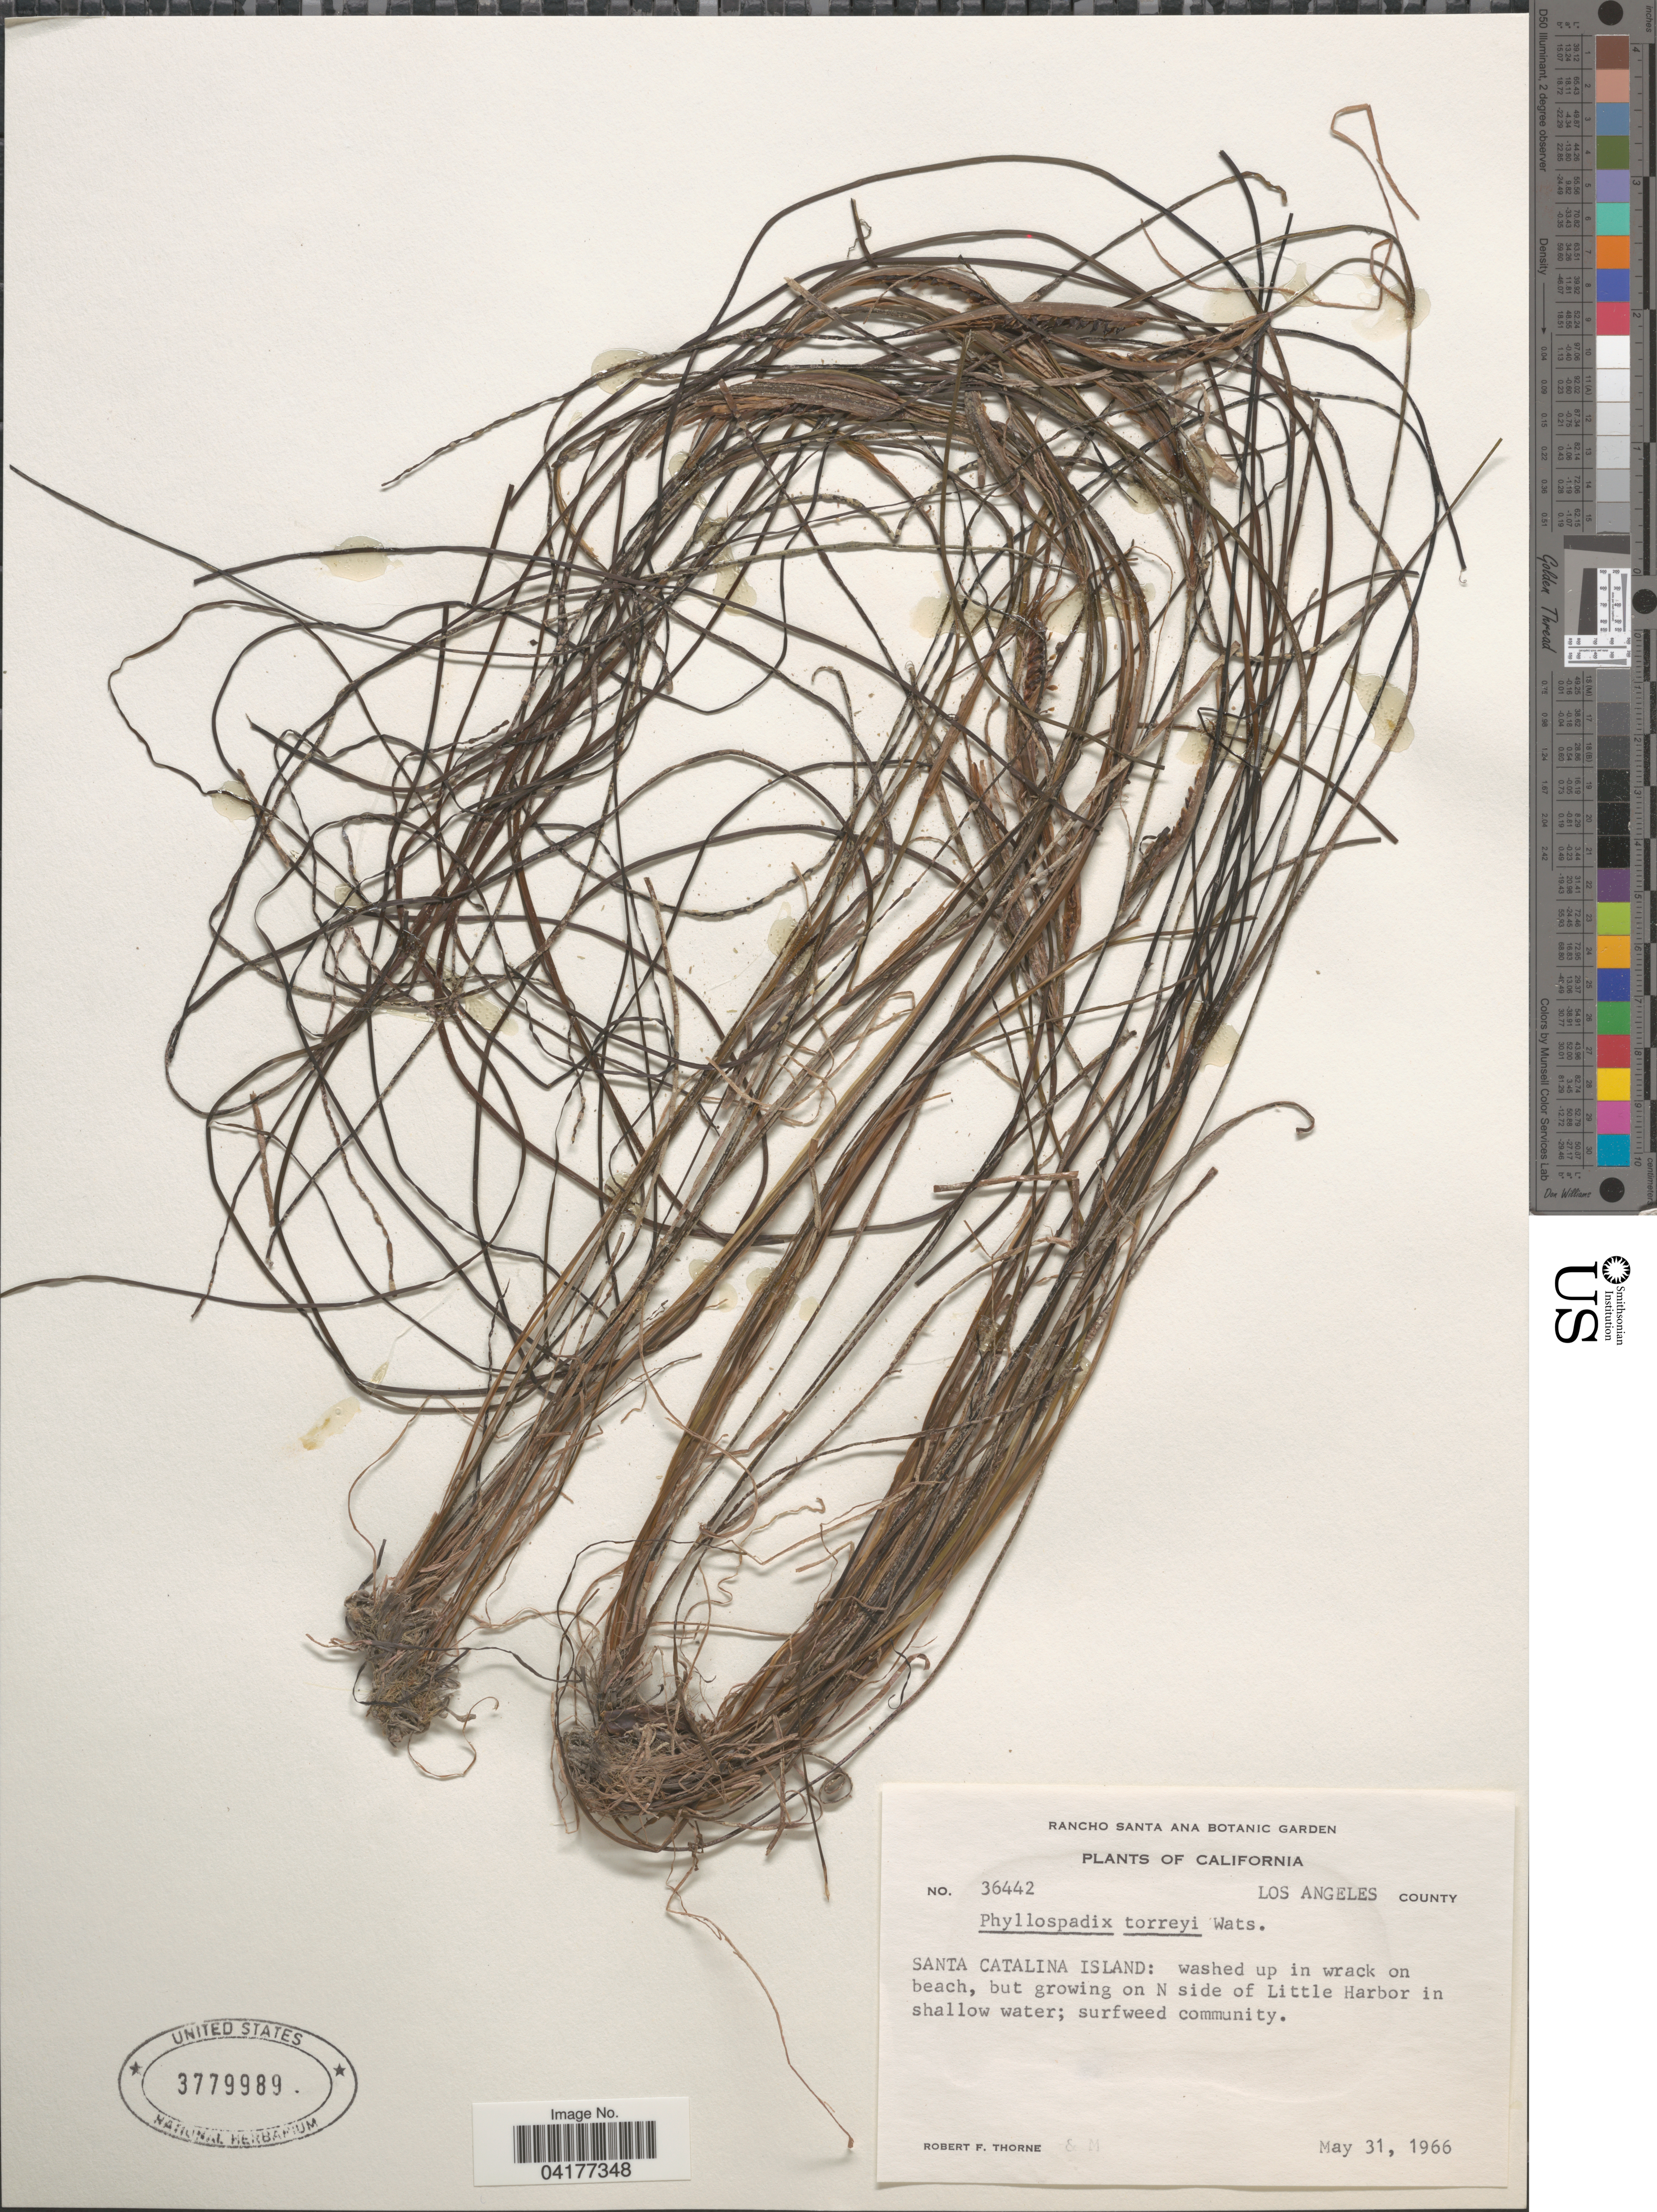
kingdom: Plantae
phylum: Tracheophyta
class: Liliopsida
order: Alismatales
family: Zosteraceae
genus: Phyllospadix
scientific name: Phyllospadix torreyi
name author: S. Watson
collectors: R. F. Thorne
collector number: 36442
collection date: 1966-05-31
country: United States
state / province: California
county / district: Los Angeles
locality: Los Angeles County. Santa Catalina Island: washed up in wrack on beach, but growing on N side of Little Harbor in shallow water.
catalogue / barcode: US 3779989